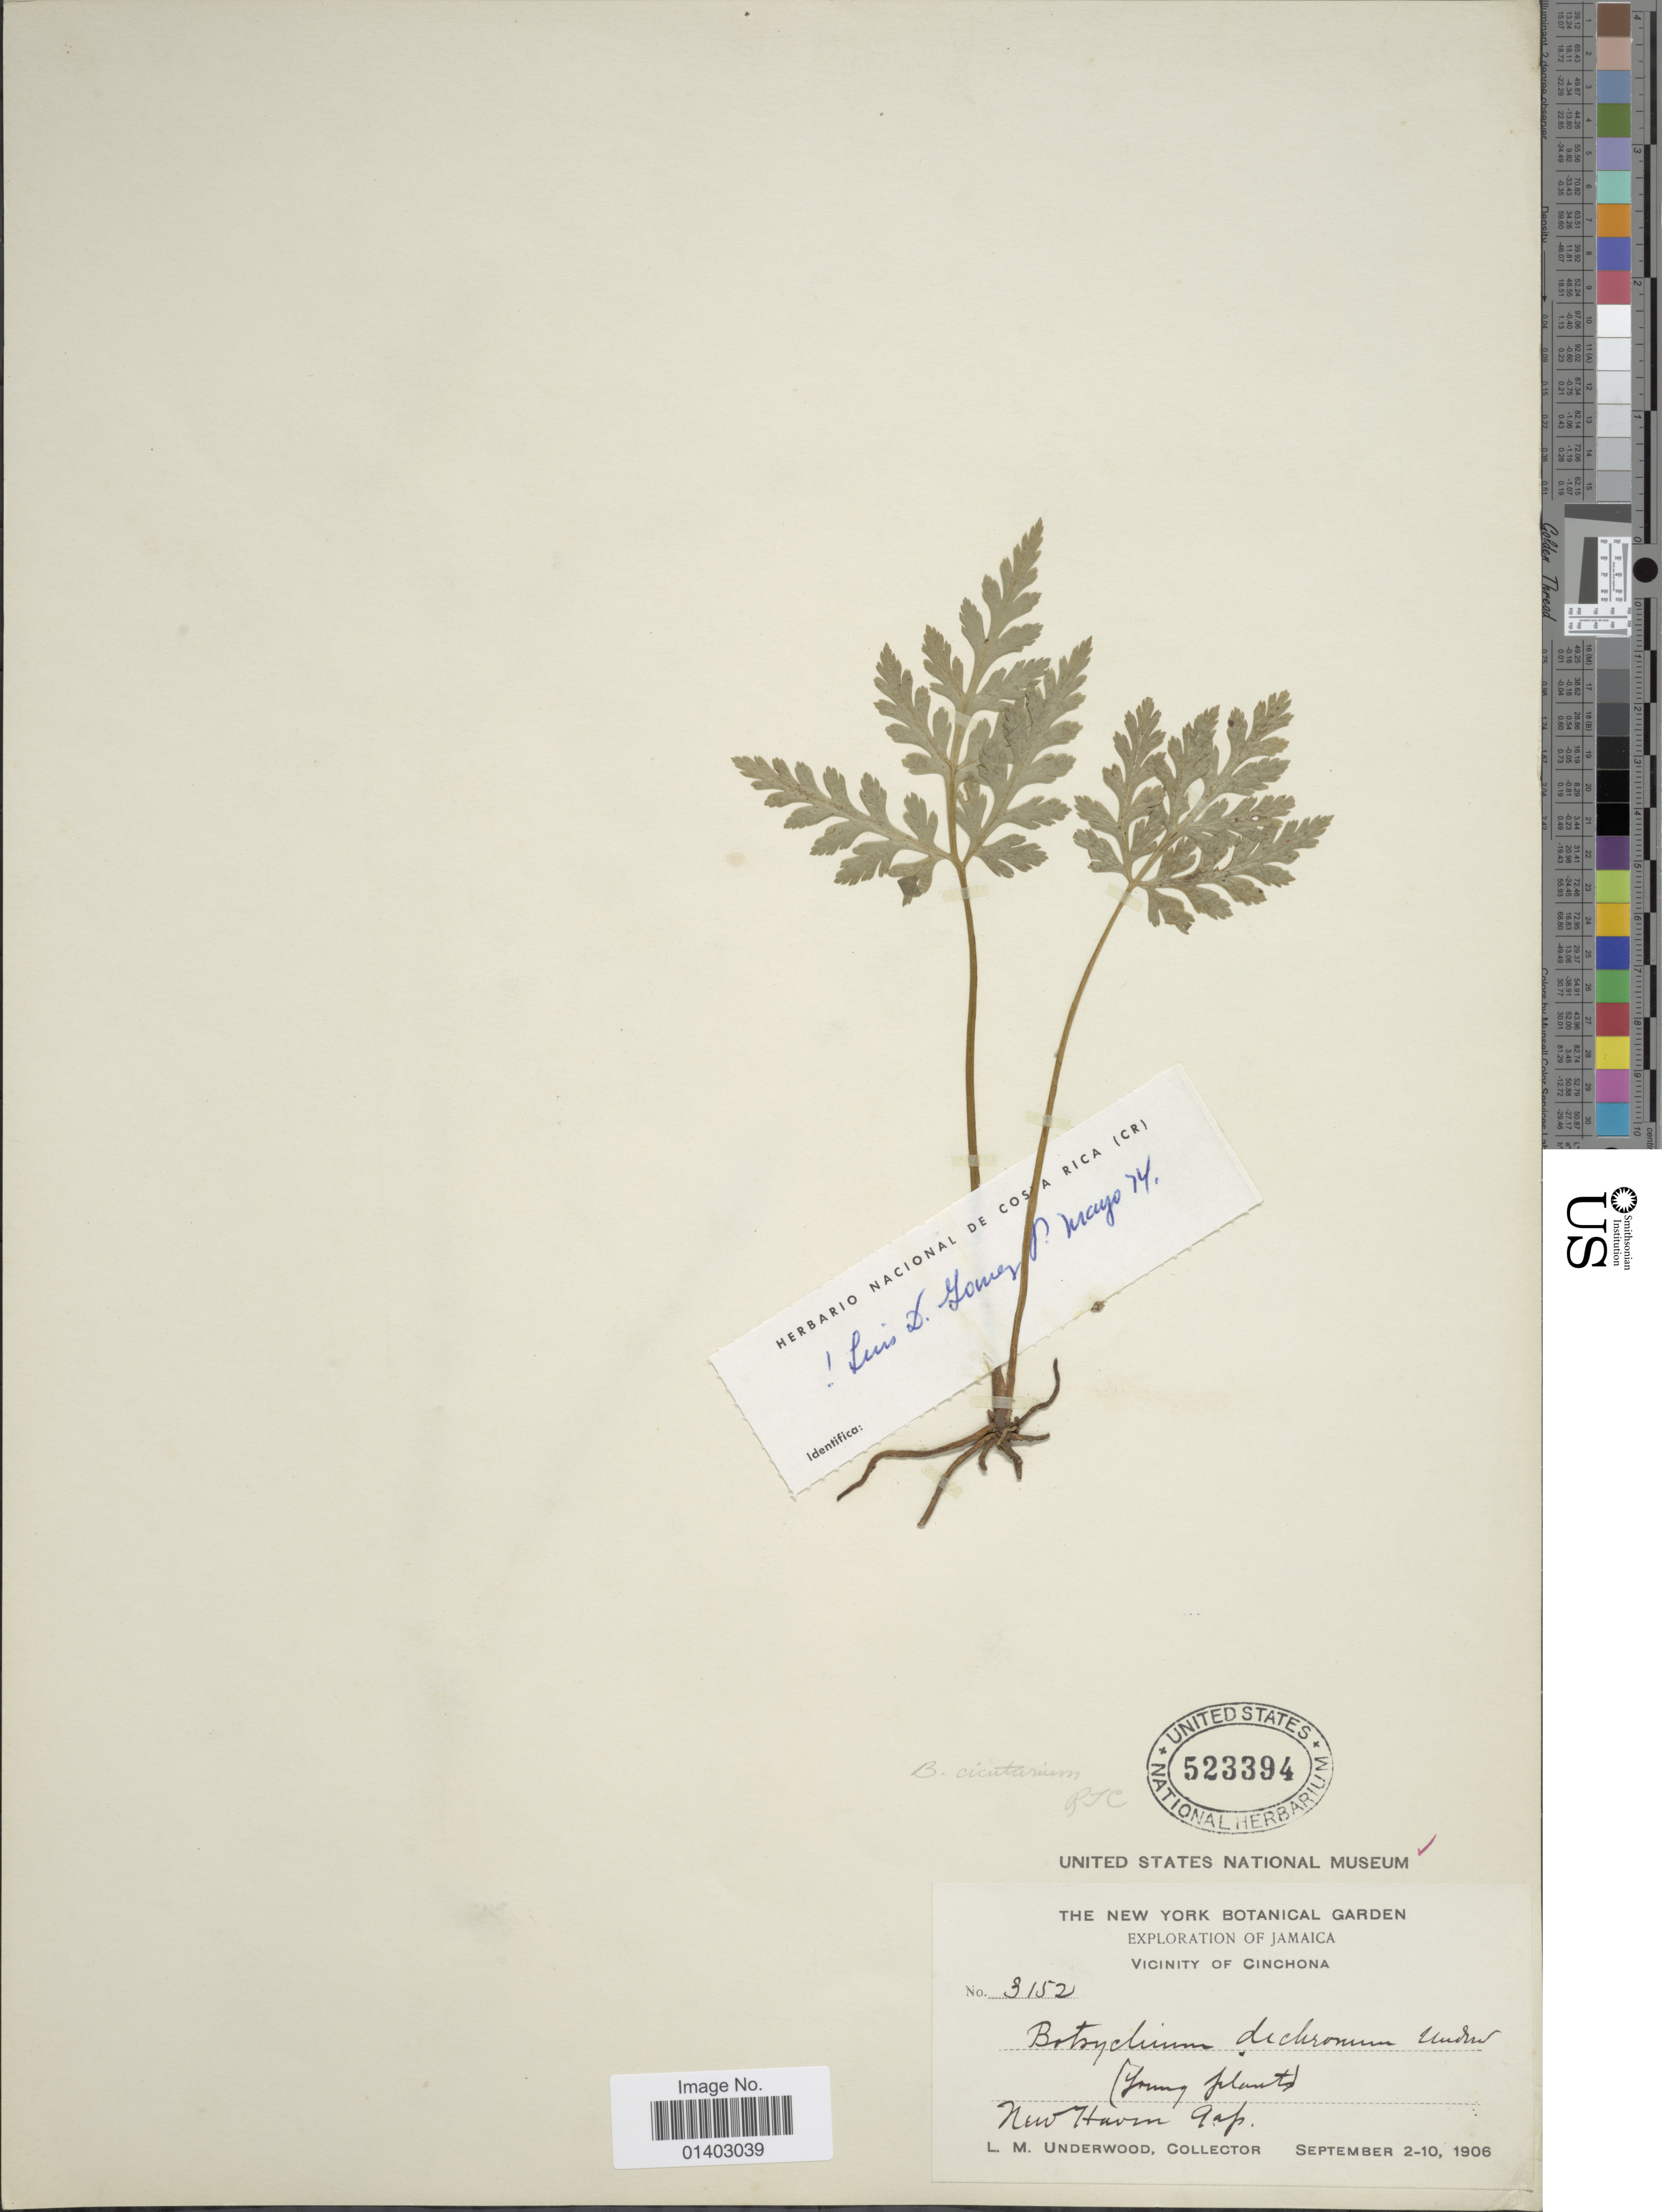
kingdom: Plantae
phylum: Tracheophyta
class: Polypodiopsida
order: Ophioglossales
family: Ophioglossaceae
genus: Botrychium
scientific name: Botrychium virginianum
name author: (L.) Sw.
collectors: L. M. Underwood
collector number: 3152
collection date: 1906-09-02/1906-09-10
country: Jamaica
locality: Vicinity of Cinchona, New Haven Gap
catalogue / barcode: US 523394